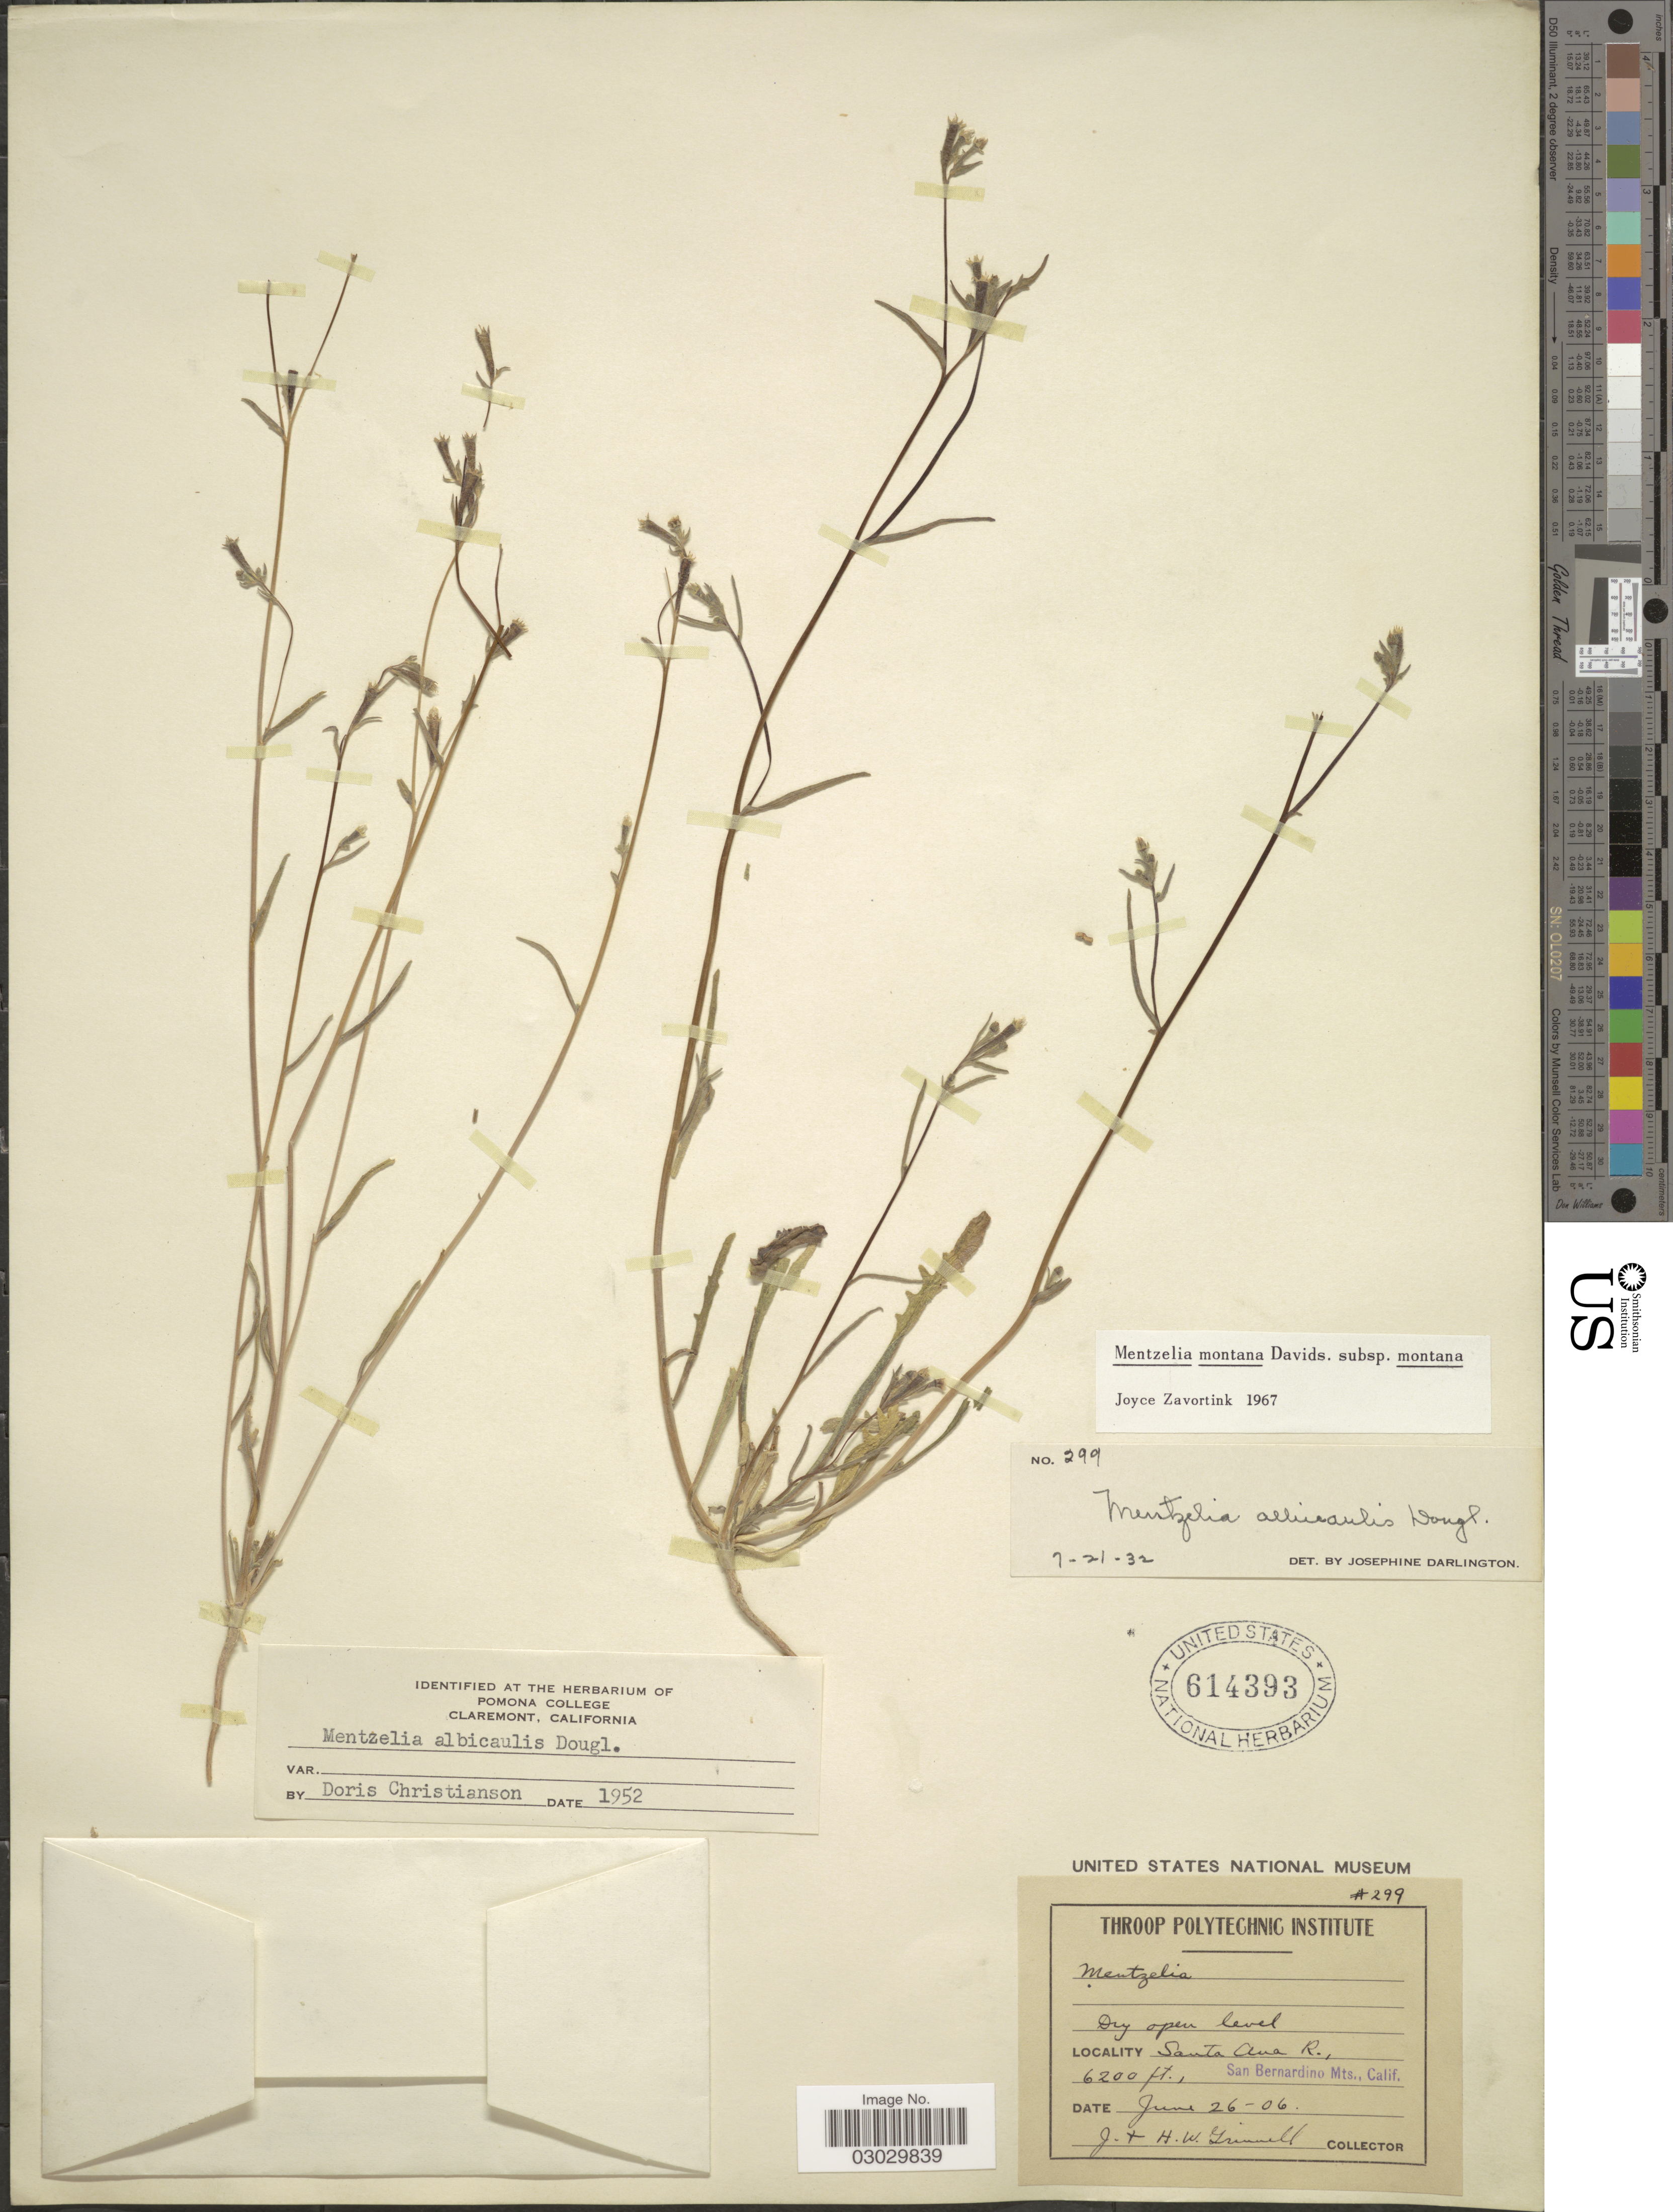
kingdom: Plantae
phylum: Tracheophyta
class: Magnoliopsida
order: Cornales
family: Loasaceae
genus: Mentzelia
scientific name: Mentzelia montana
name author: (Davidson) Davidson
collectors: J. Grinnell & H. Grinnell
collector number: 299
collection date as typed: Transcribed d/m/y: 26/6/6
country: United States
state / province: California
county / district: San Bernardino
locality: Santa Ana R., San Bernardino Mts.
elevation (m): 1890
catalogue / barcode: US 614393